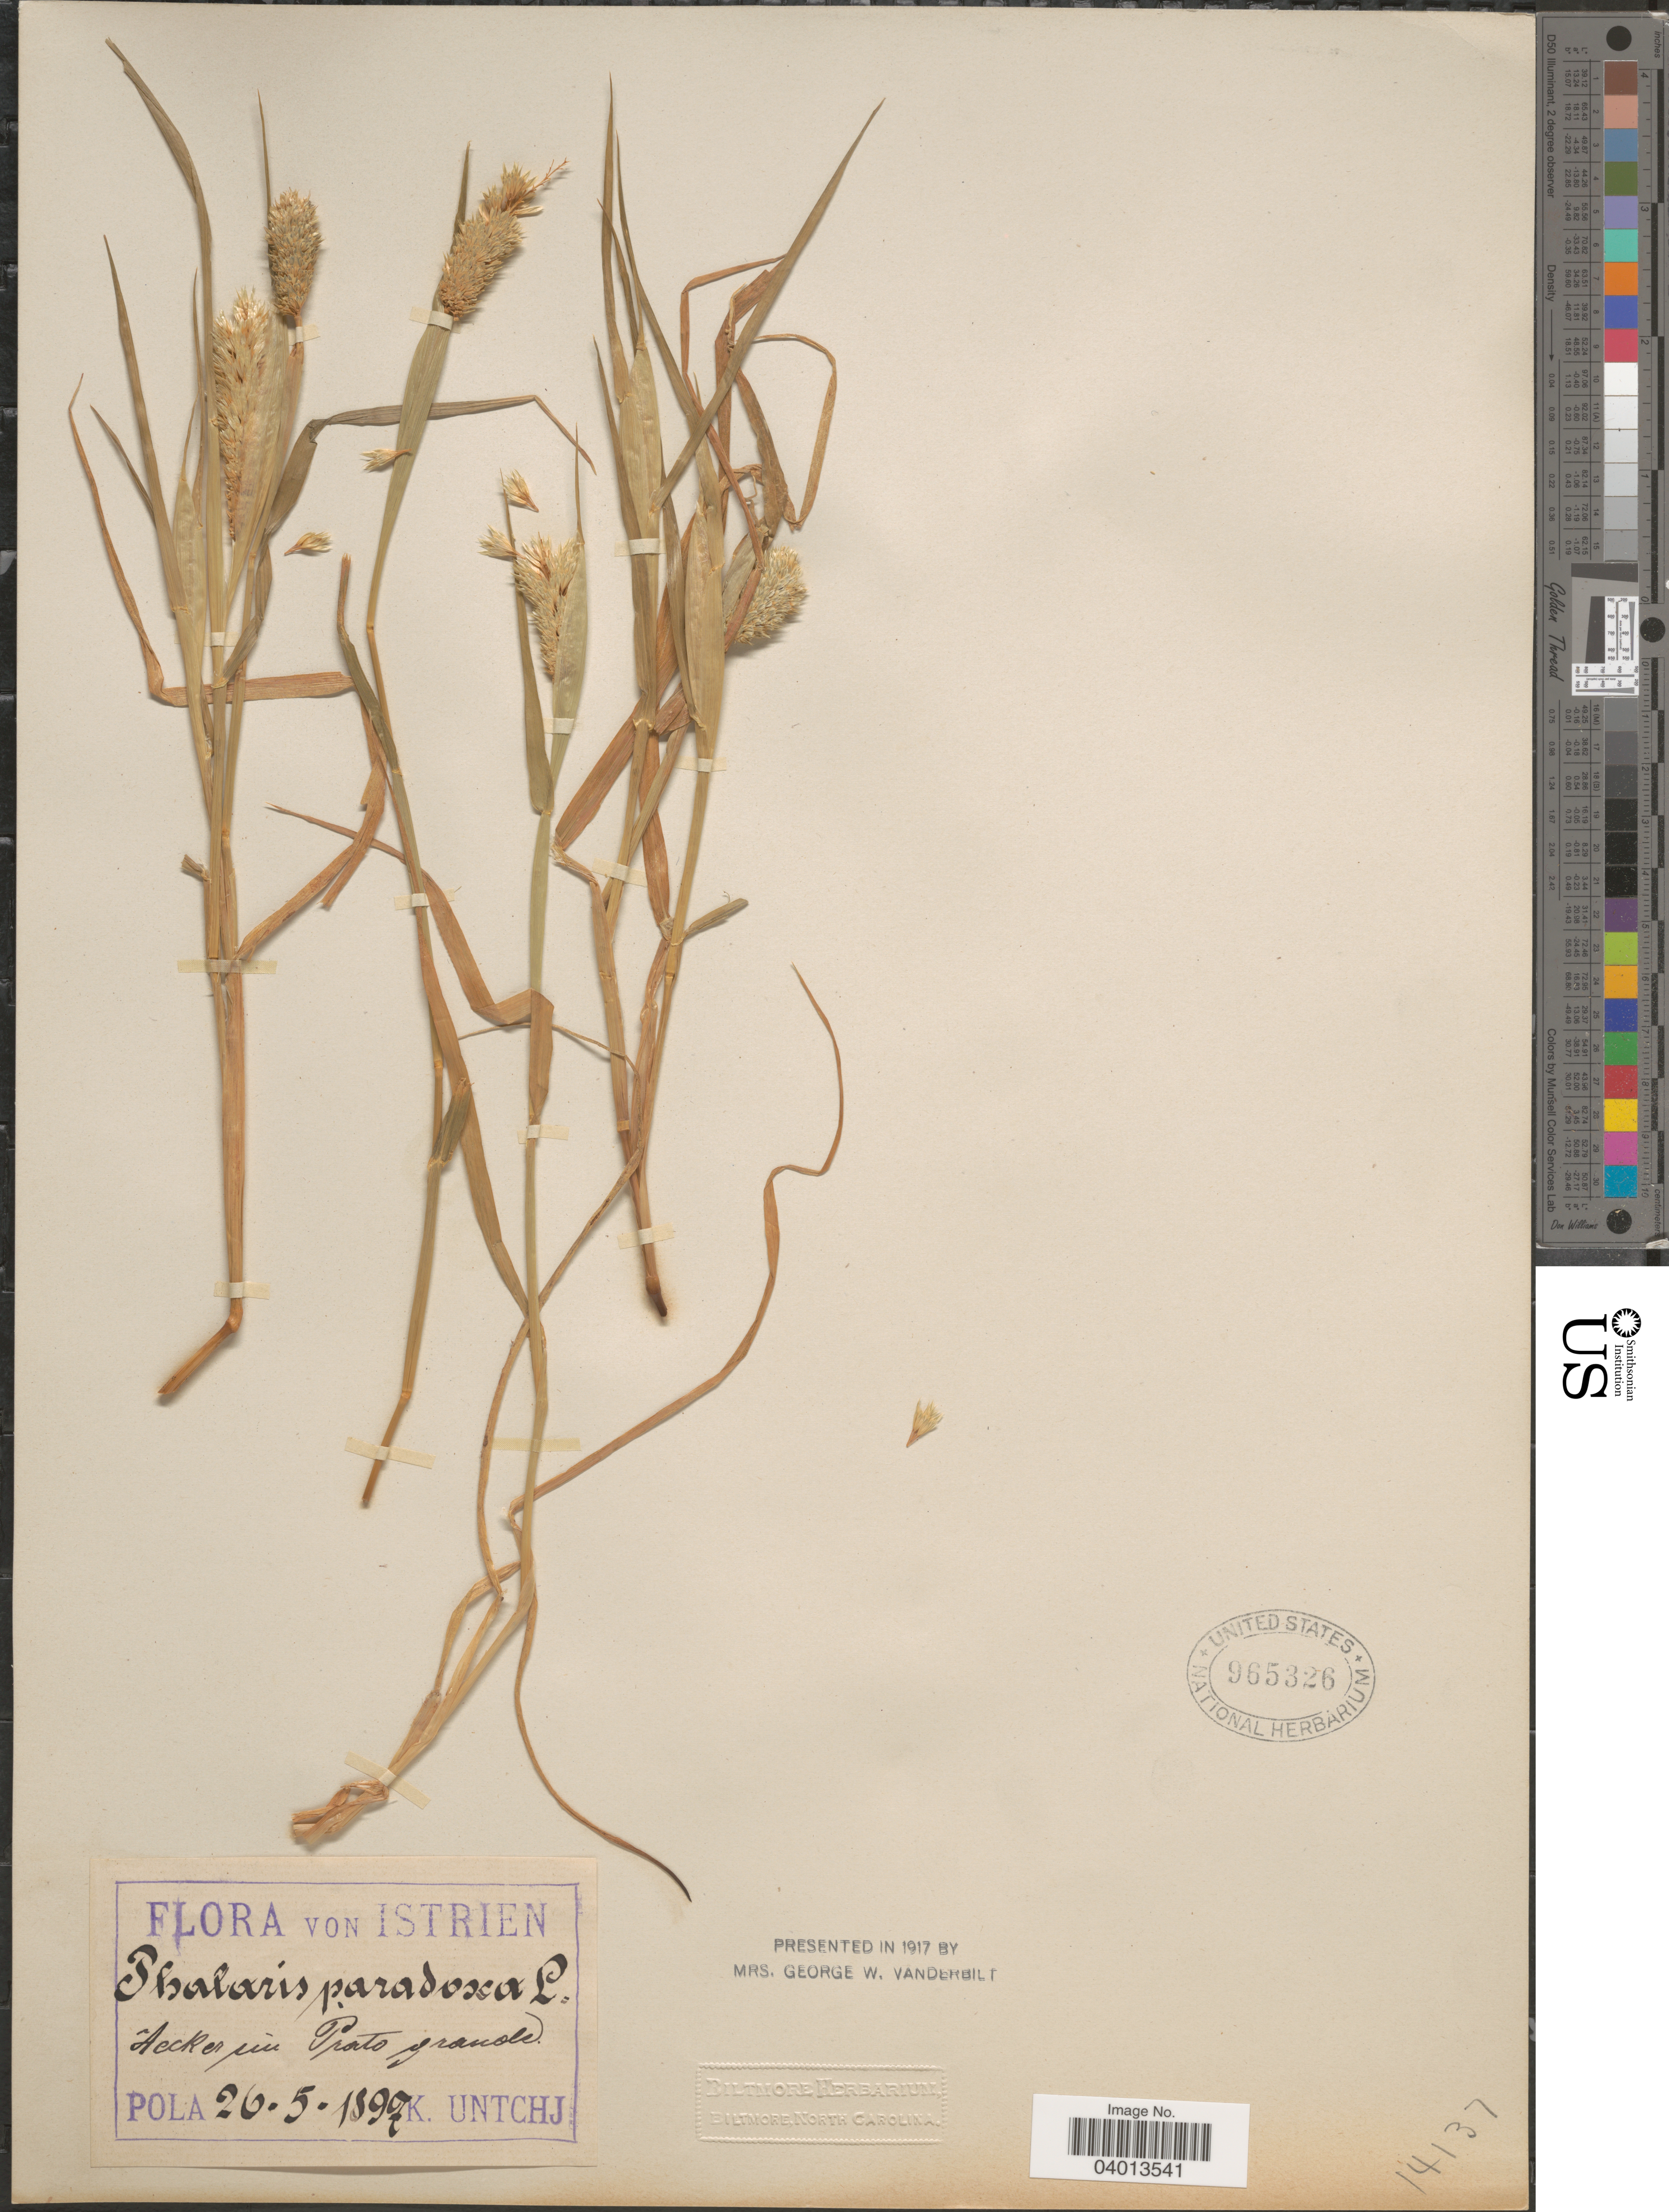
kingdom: Plantae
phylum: Tracheophyta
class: Liliopsida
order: Poales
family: Poaceae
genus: Phalaris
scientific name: Phalaris paradoxa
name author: L.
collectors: K. Untchj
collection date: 1897-05-26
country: Italy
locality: Istrien. Aecker im Prato grande. Pola.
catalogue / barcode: US 965326